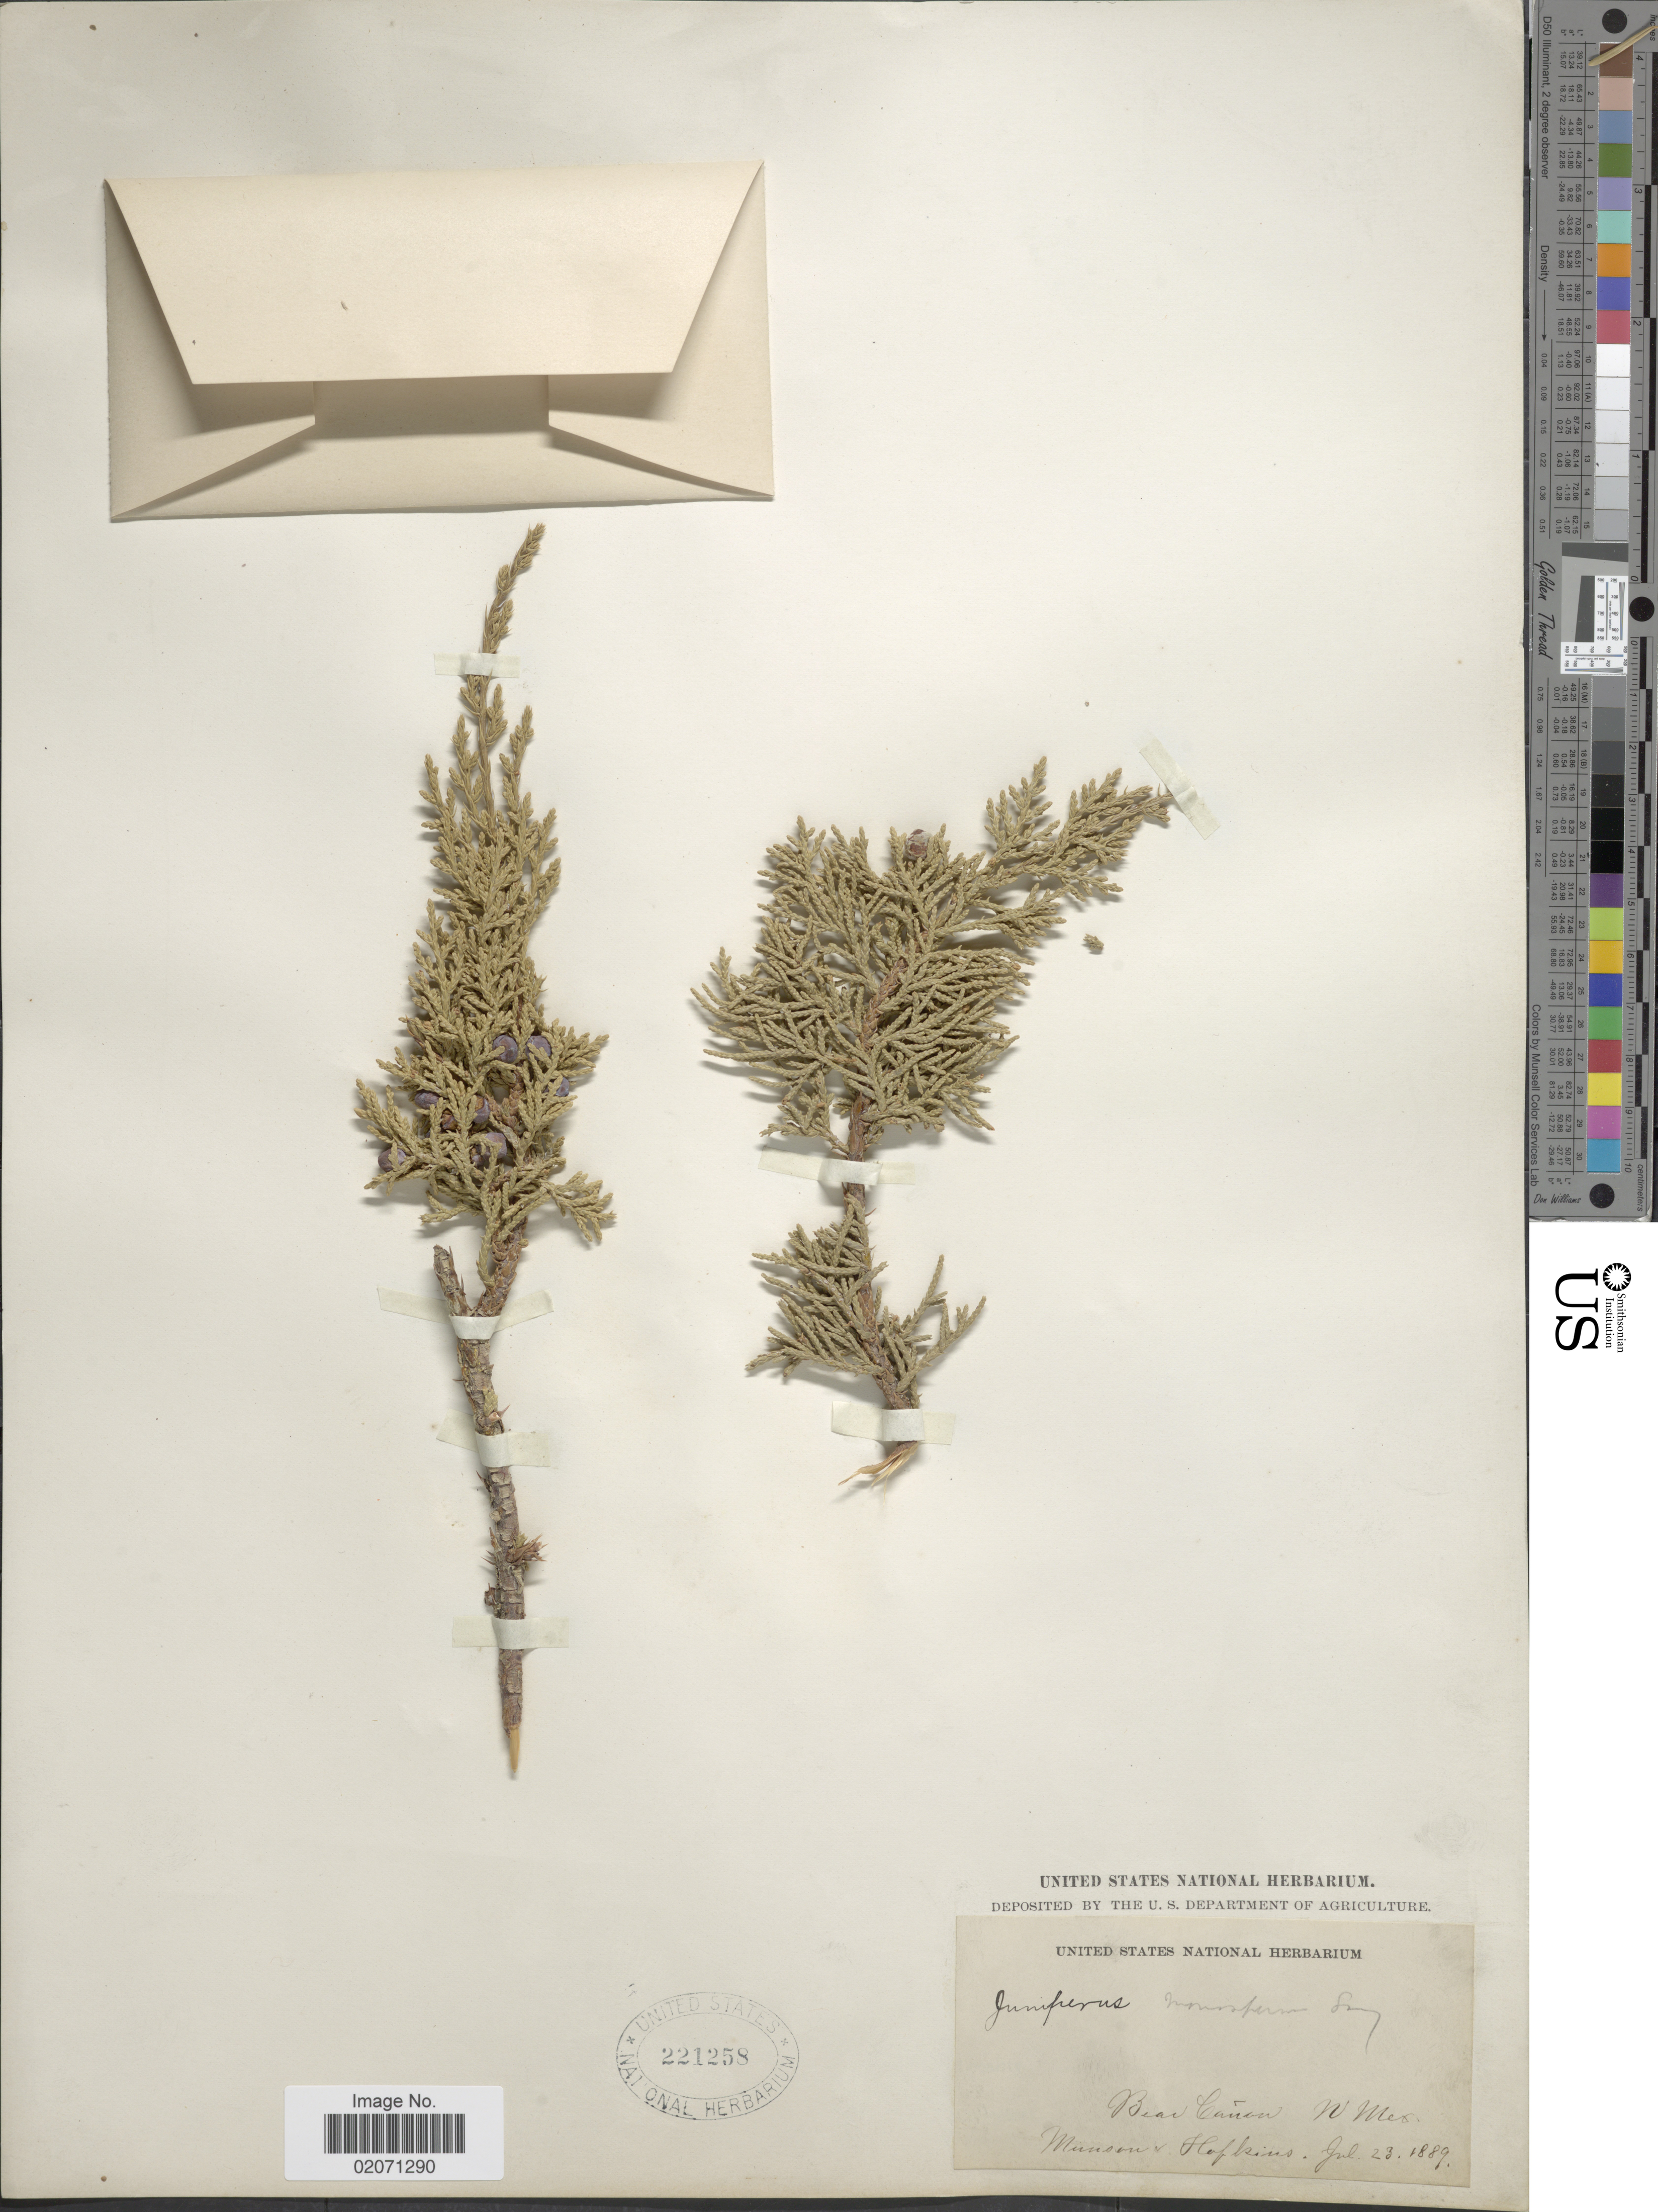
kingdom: Plantae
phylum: Tracheophyta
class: Pinopsida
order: Pinales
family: Cupressaceae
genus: Juniperus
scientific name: Juniperus monosperma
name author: (Engelm.) Sarg.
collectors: -. Munson & -- Hopkins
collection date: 1889-07-23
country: United States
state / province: New Mexico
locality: Bear Canon N. Mex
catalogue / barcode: US 221258